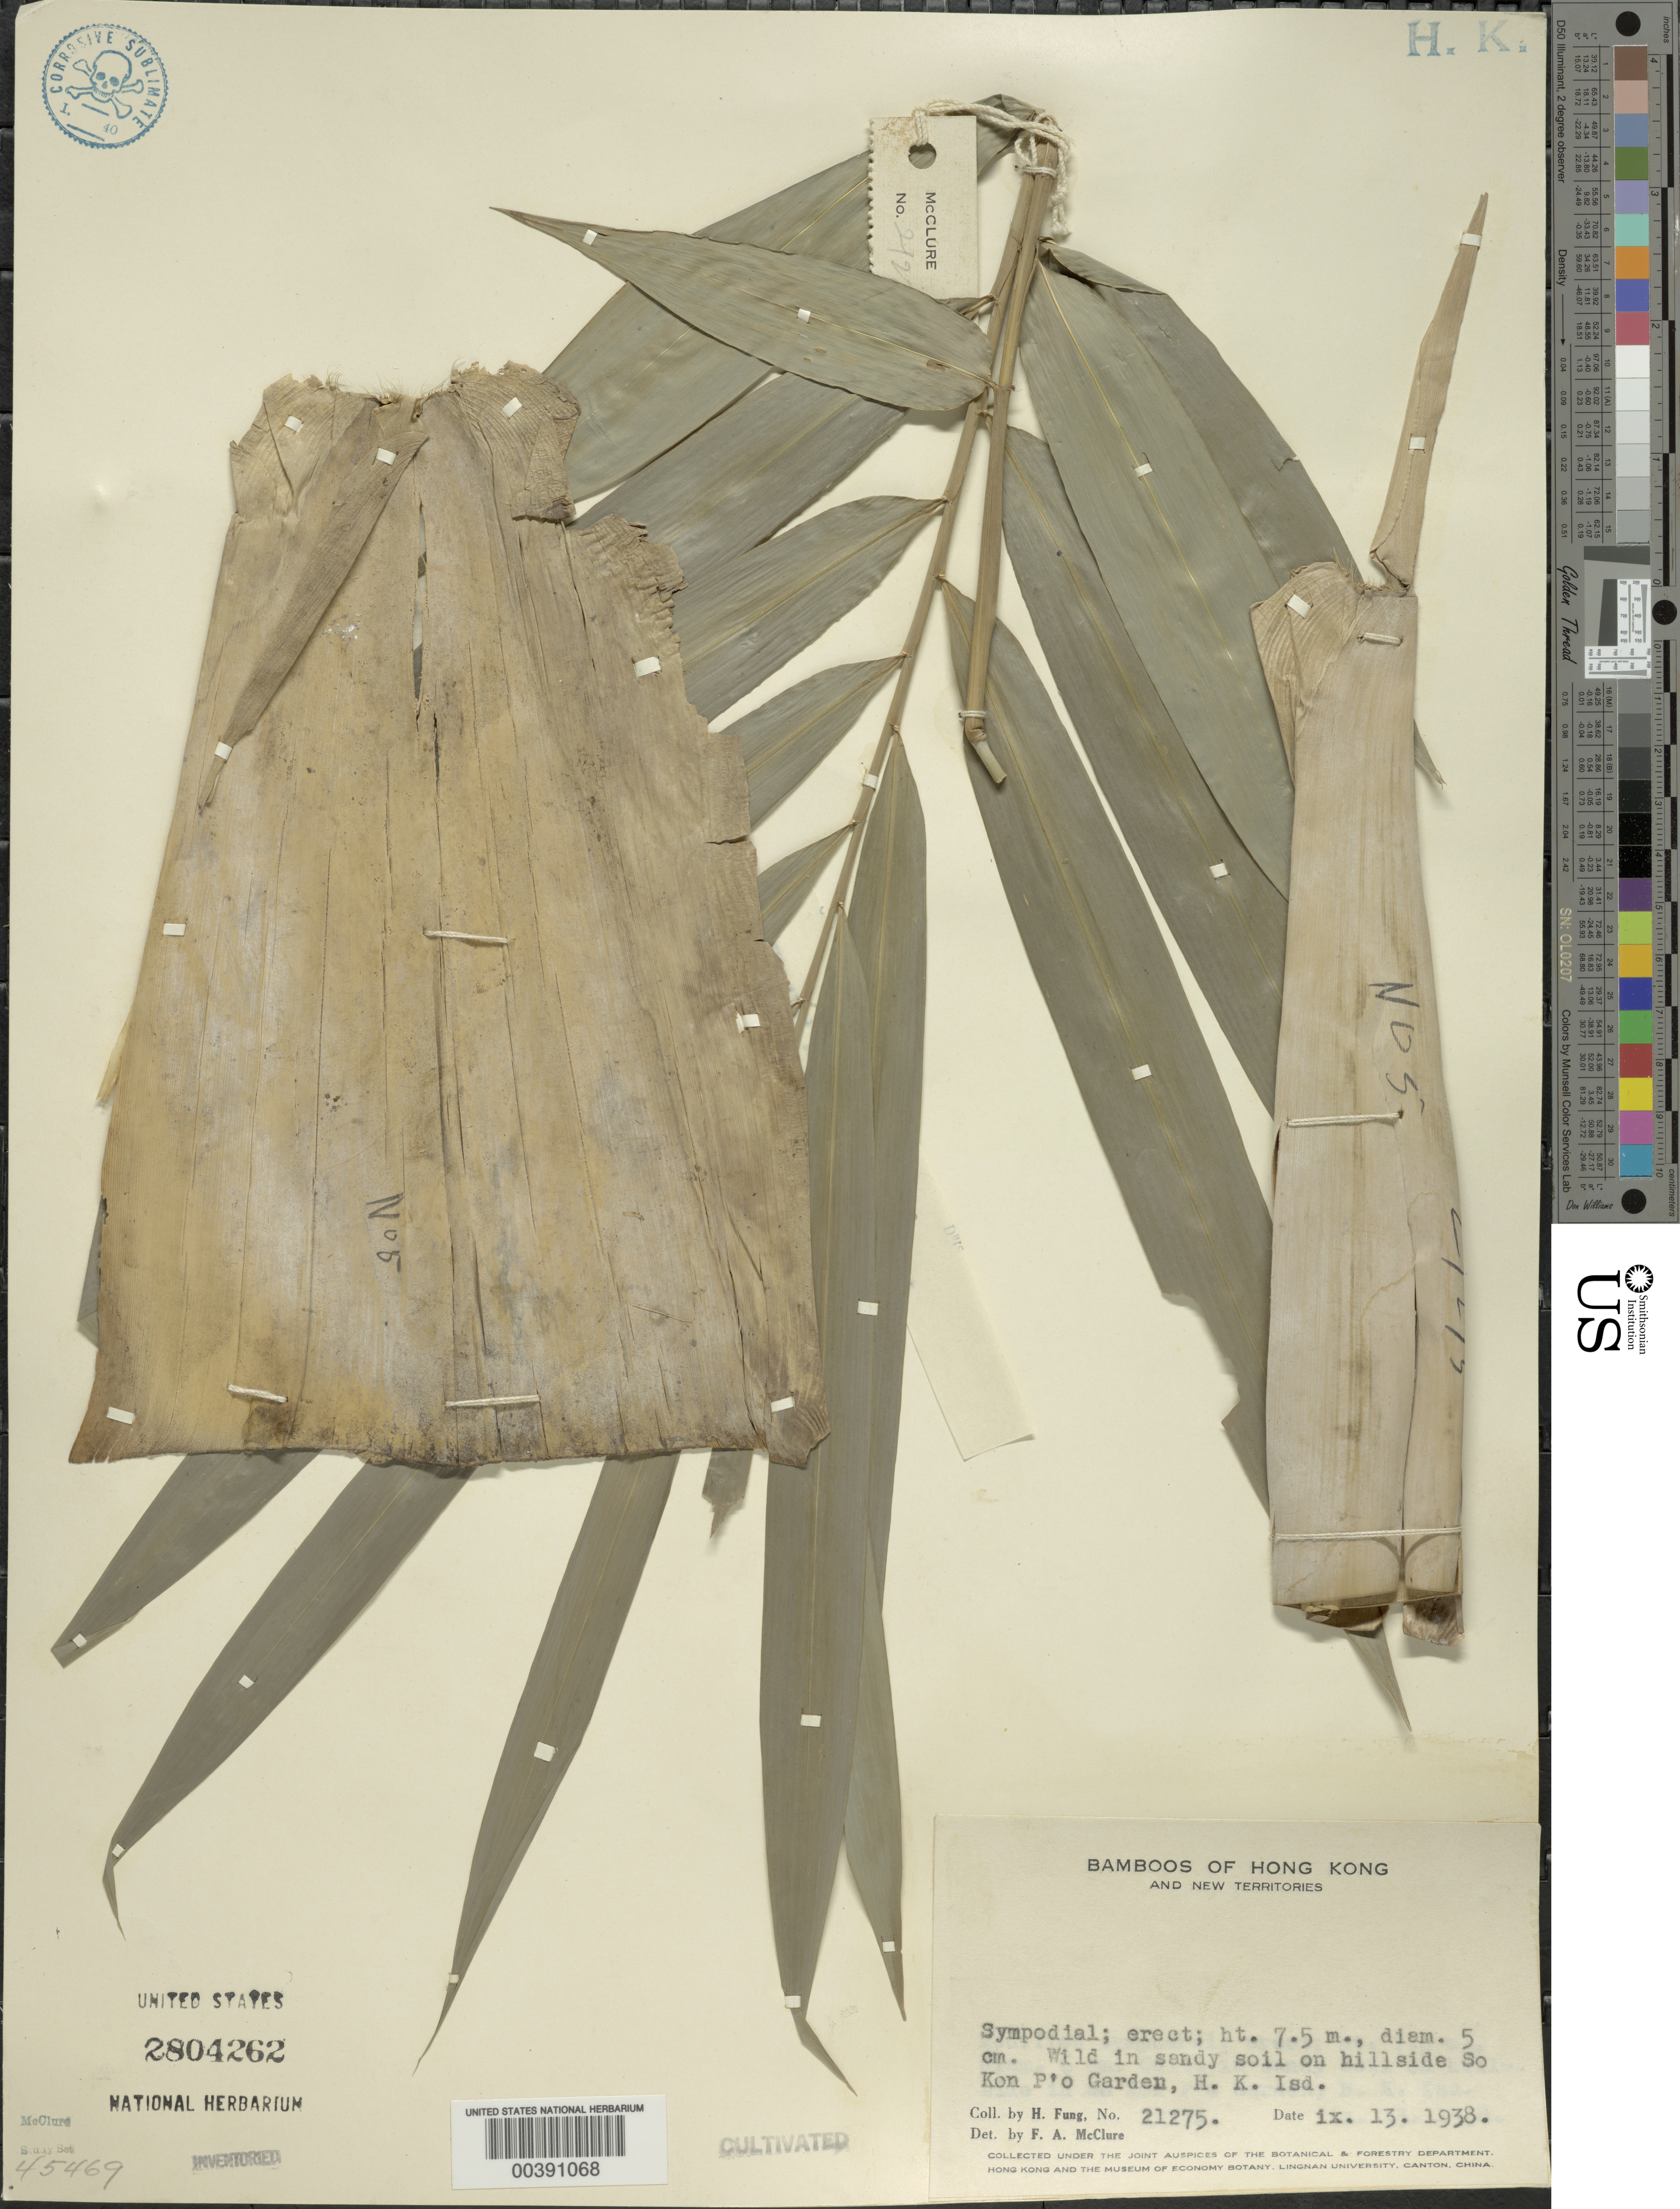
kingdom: Plantae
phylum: Tracheophyta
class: Liliopsida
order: Poales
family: Poaceae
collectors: H. L. Fung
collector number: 21275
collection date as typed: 13 Sep 1938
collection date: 1938-09-13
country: China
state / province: Hong Kong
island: Hong Kong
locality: So kon p'o garden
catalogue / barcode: US 2804262